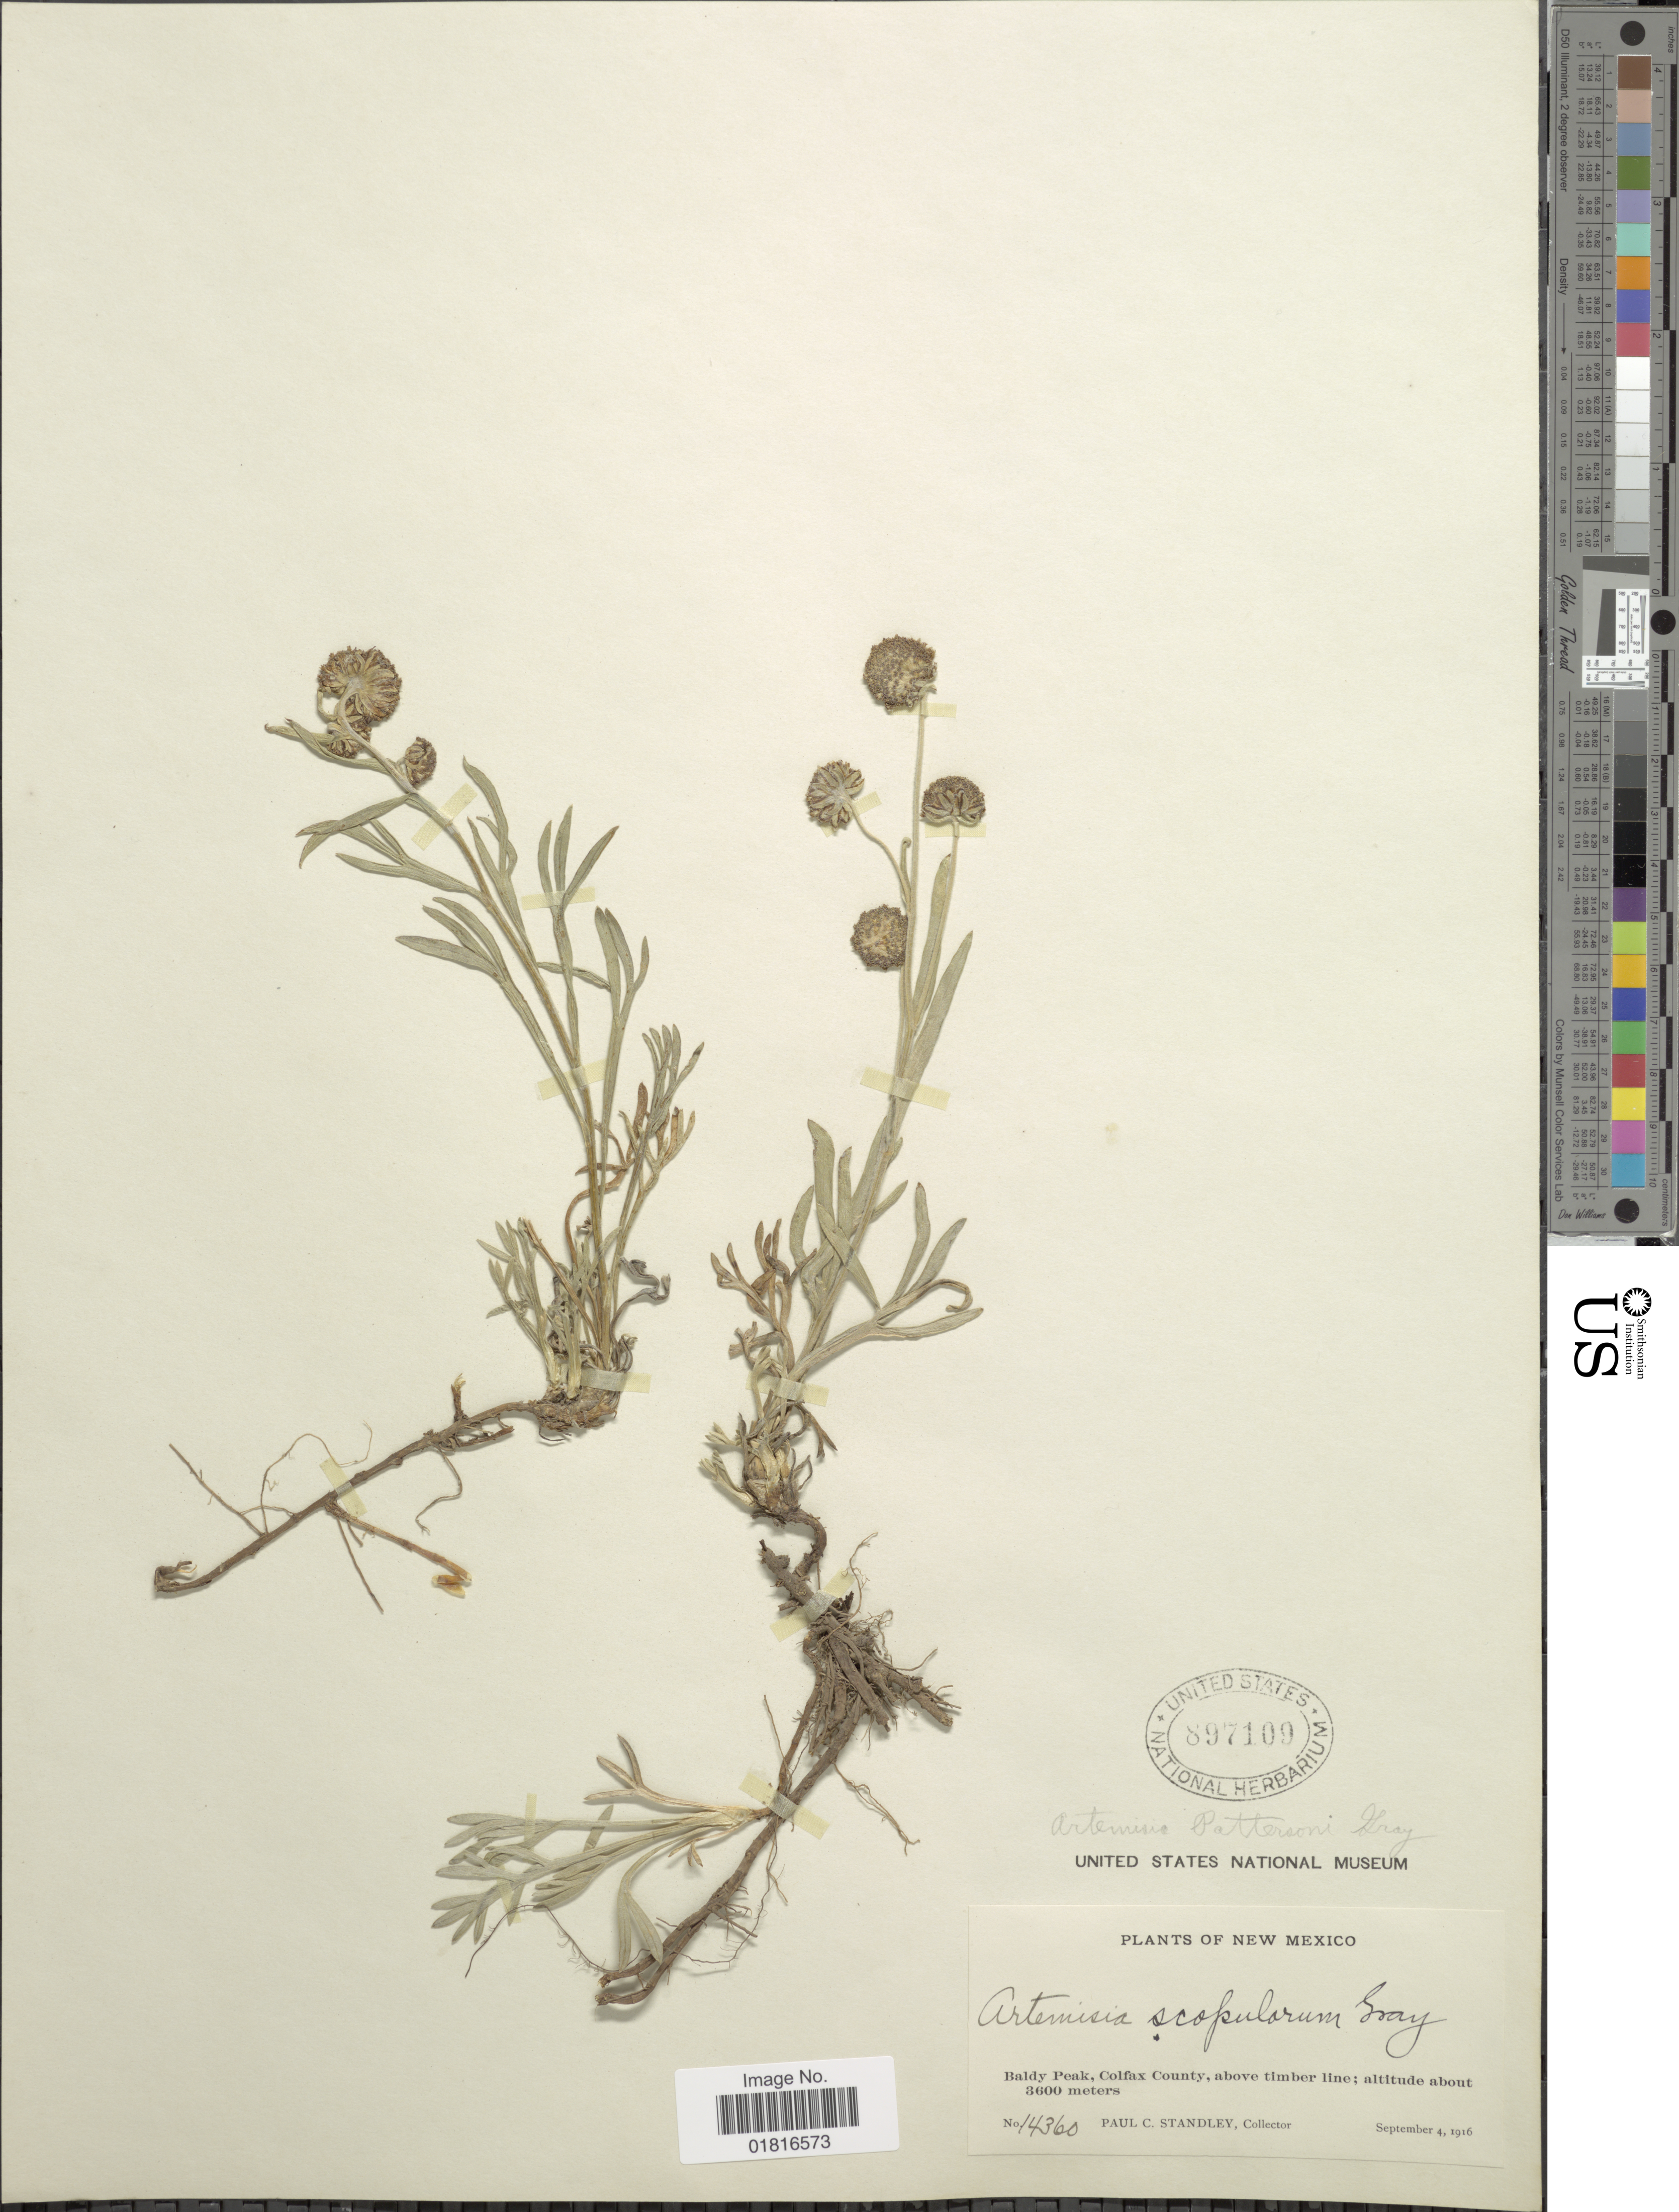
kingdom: Plantae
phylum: Tracheophyta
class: Magnoliopsida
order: Asterales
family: Asteraceae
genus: Artemisia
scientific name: Artemisia pattersonii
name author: A. Gray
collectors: P. C. Standley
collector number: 14360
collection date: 1916-09-04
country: United States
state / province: New Mexico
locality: Baldy Peak, Colfax County, above timber line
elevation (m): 3600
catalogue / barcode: US 897109